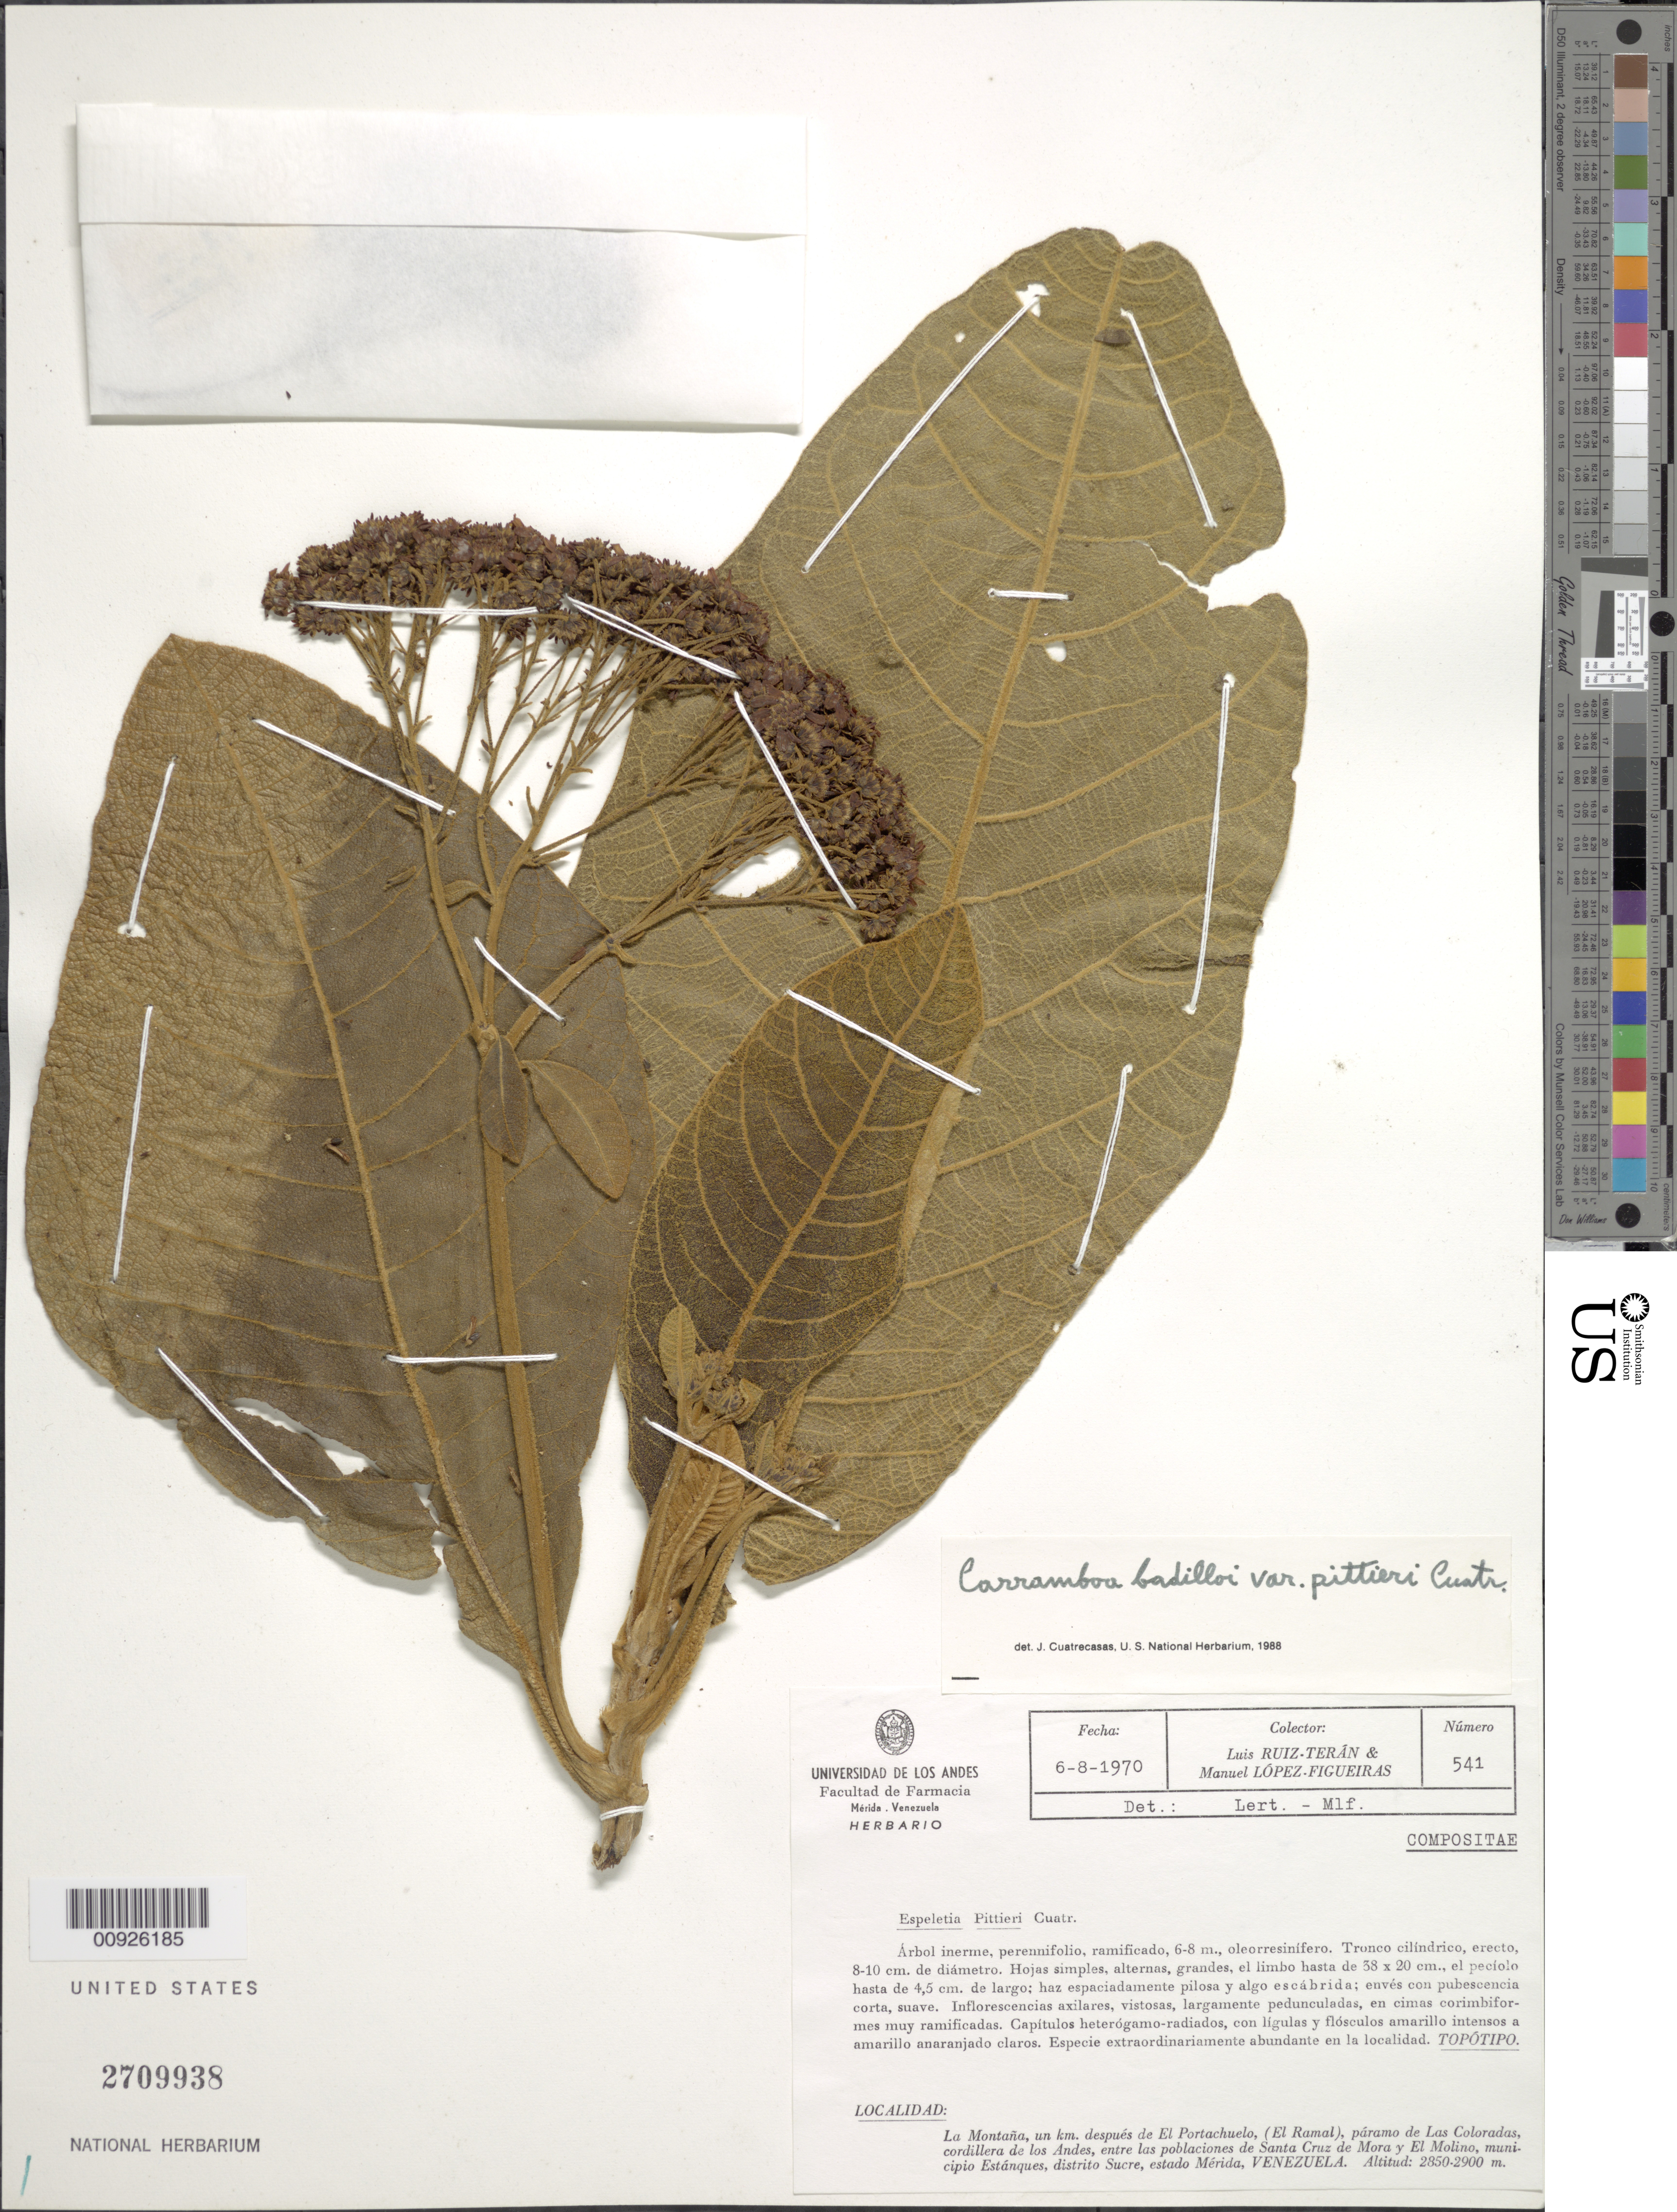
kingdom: Plantae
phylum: Tracheophyta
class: Magnoliopsida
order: Asterales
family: Asteraceae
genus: Carramboa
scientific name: Carramboa badilloi var. pittieri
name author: (Cuatrec.) Cuatrec.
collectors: L. Teran & M. López Figueiras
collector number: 541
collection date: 1970-08-06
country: Venezuela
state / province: Tachira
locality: La Montana, un km. despues de El Portachuelo, (El Ramal), paramo de Las Coloradas, cordillera de los Andes, entre las poblaciones de Santa Cruz de Mora y El Molino, municipio Estanques, distrito Sucre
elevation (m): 2850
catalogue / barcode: US 2709938